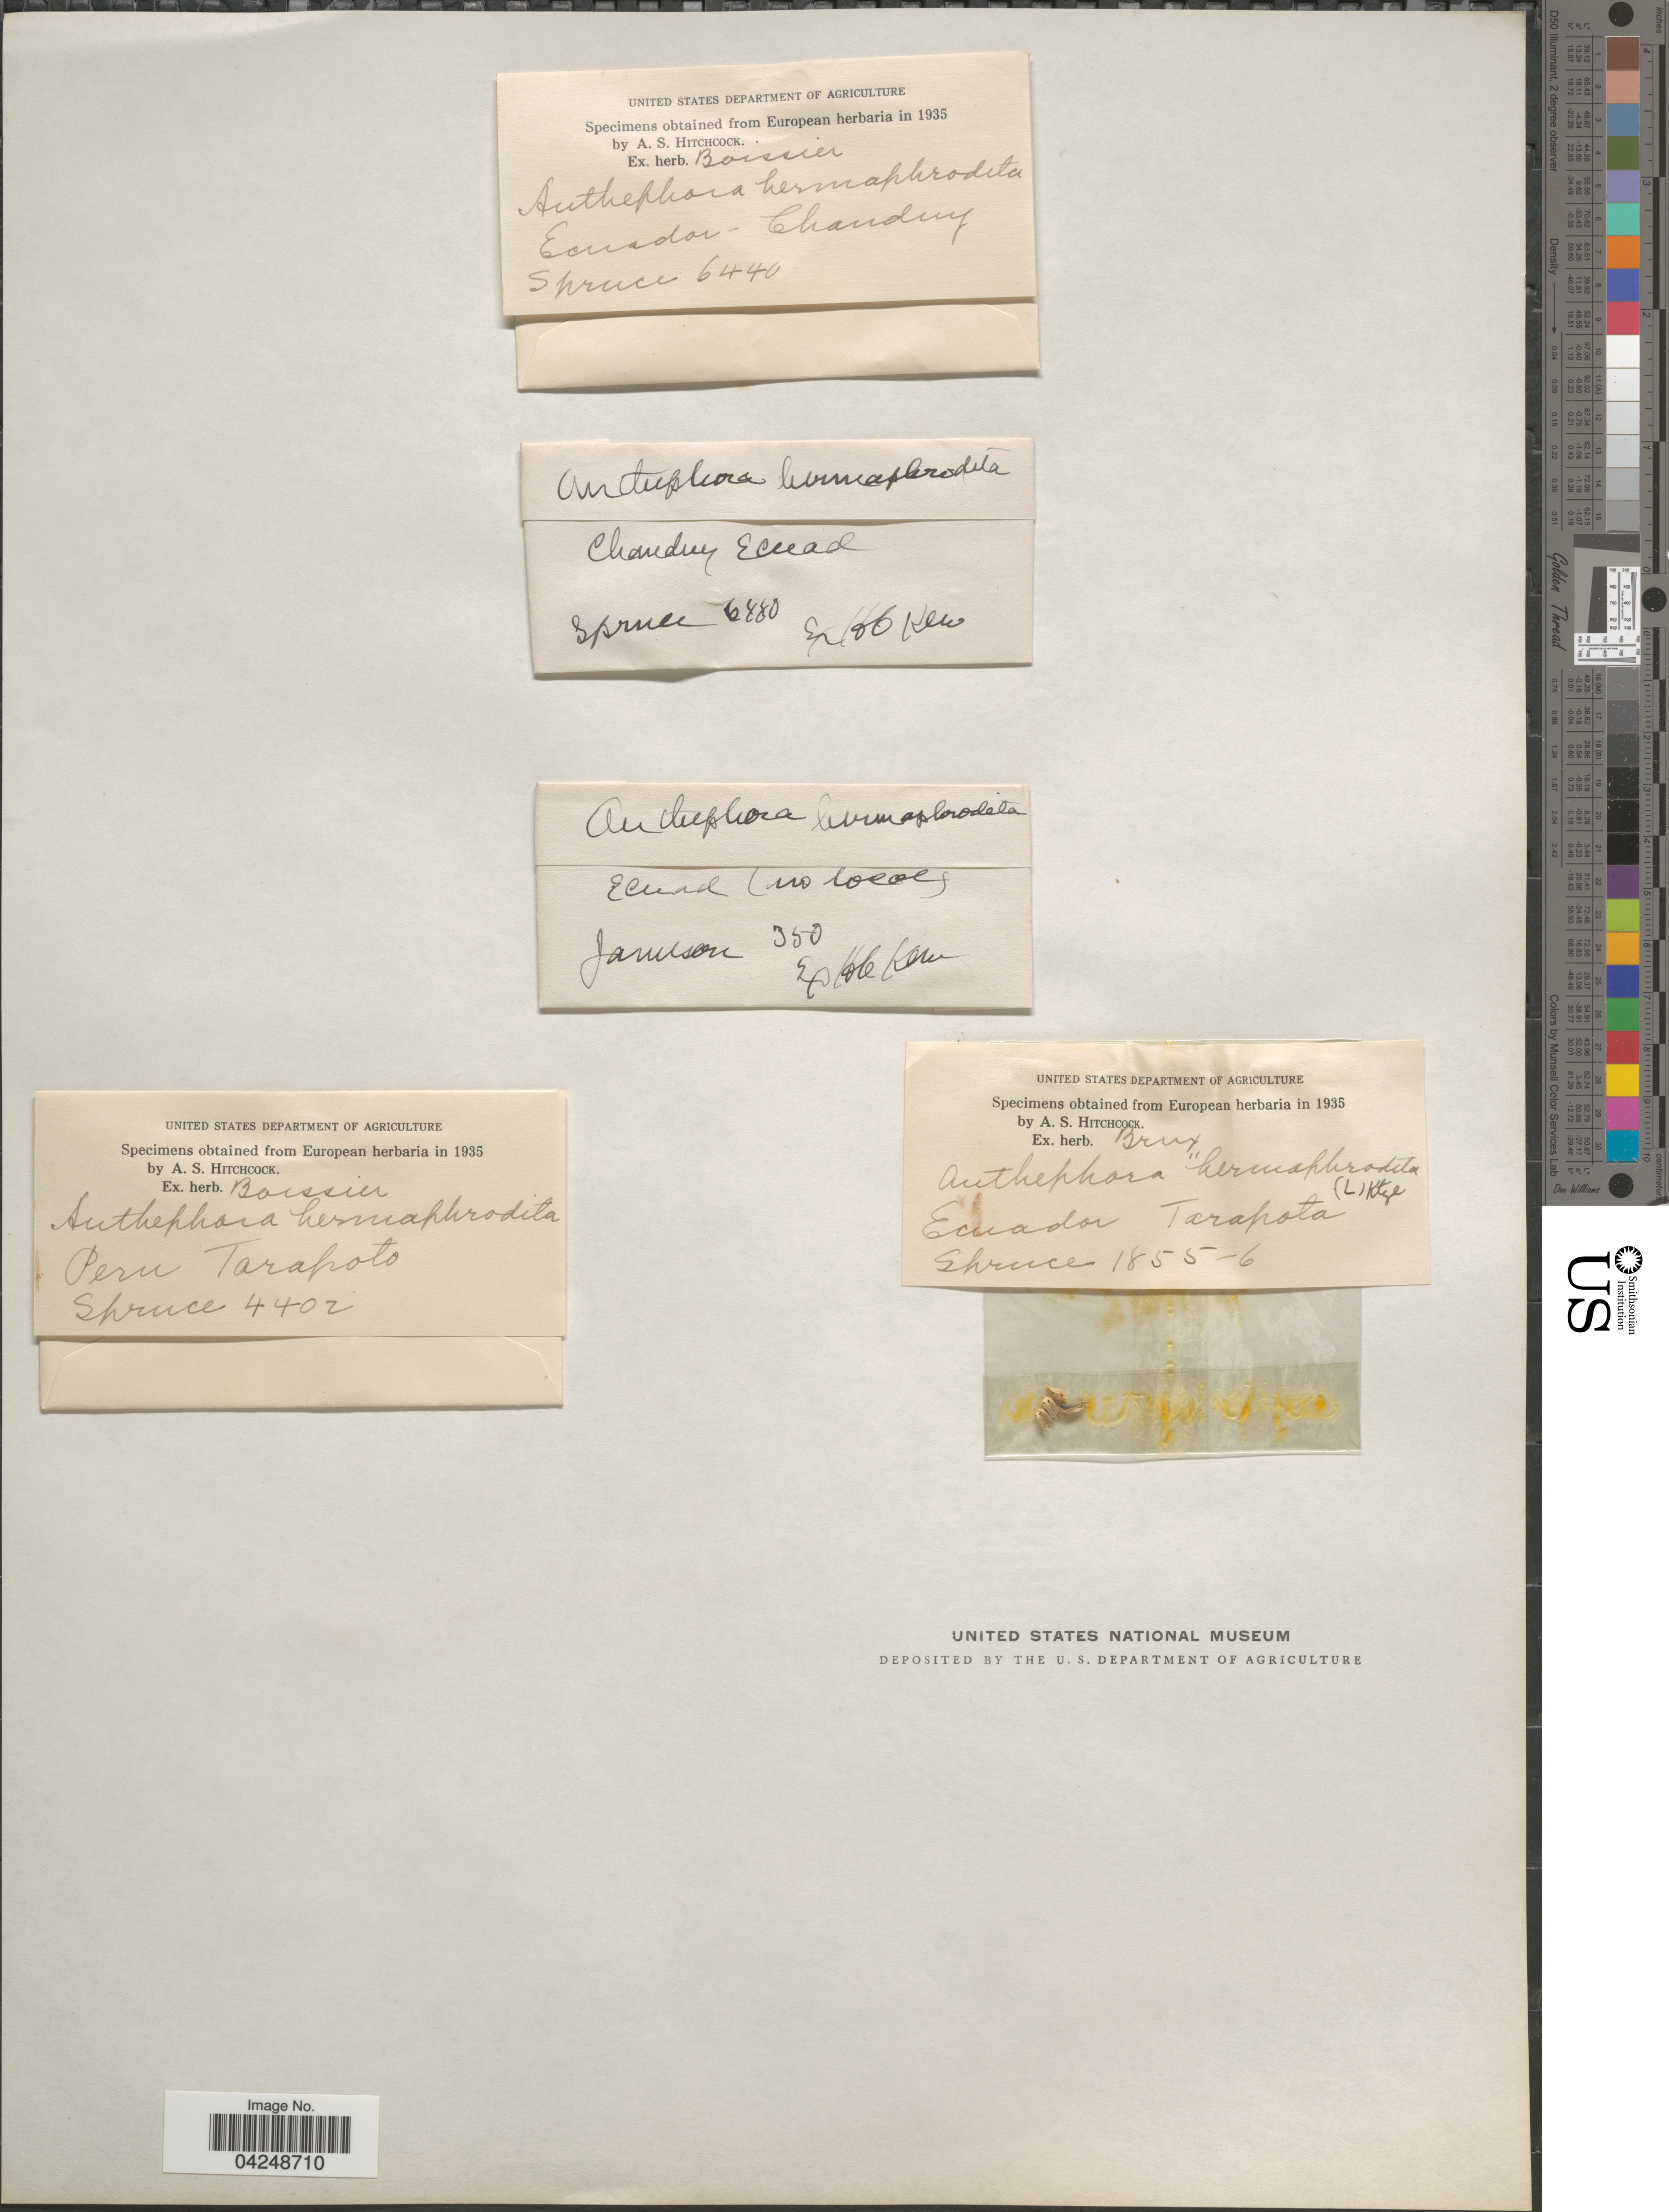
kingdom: Plantae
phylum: Tracheophyta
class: Liliopsida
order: Poales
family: Poaceae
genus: Anthephora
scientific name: Anthephora hermaphrodita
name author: (L.) Kuntze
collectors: -. Spruce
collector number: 6440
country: Ecuador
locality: Chandny [interpreted].